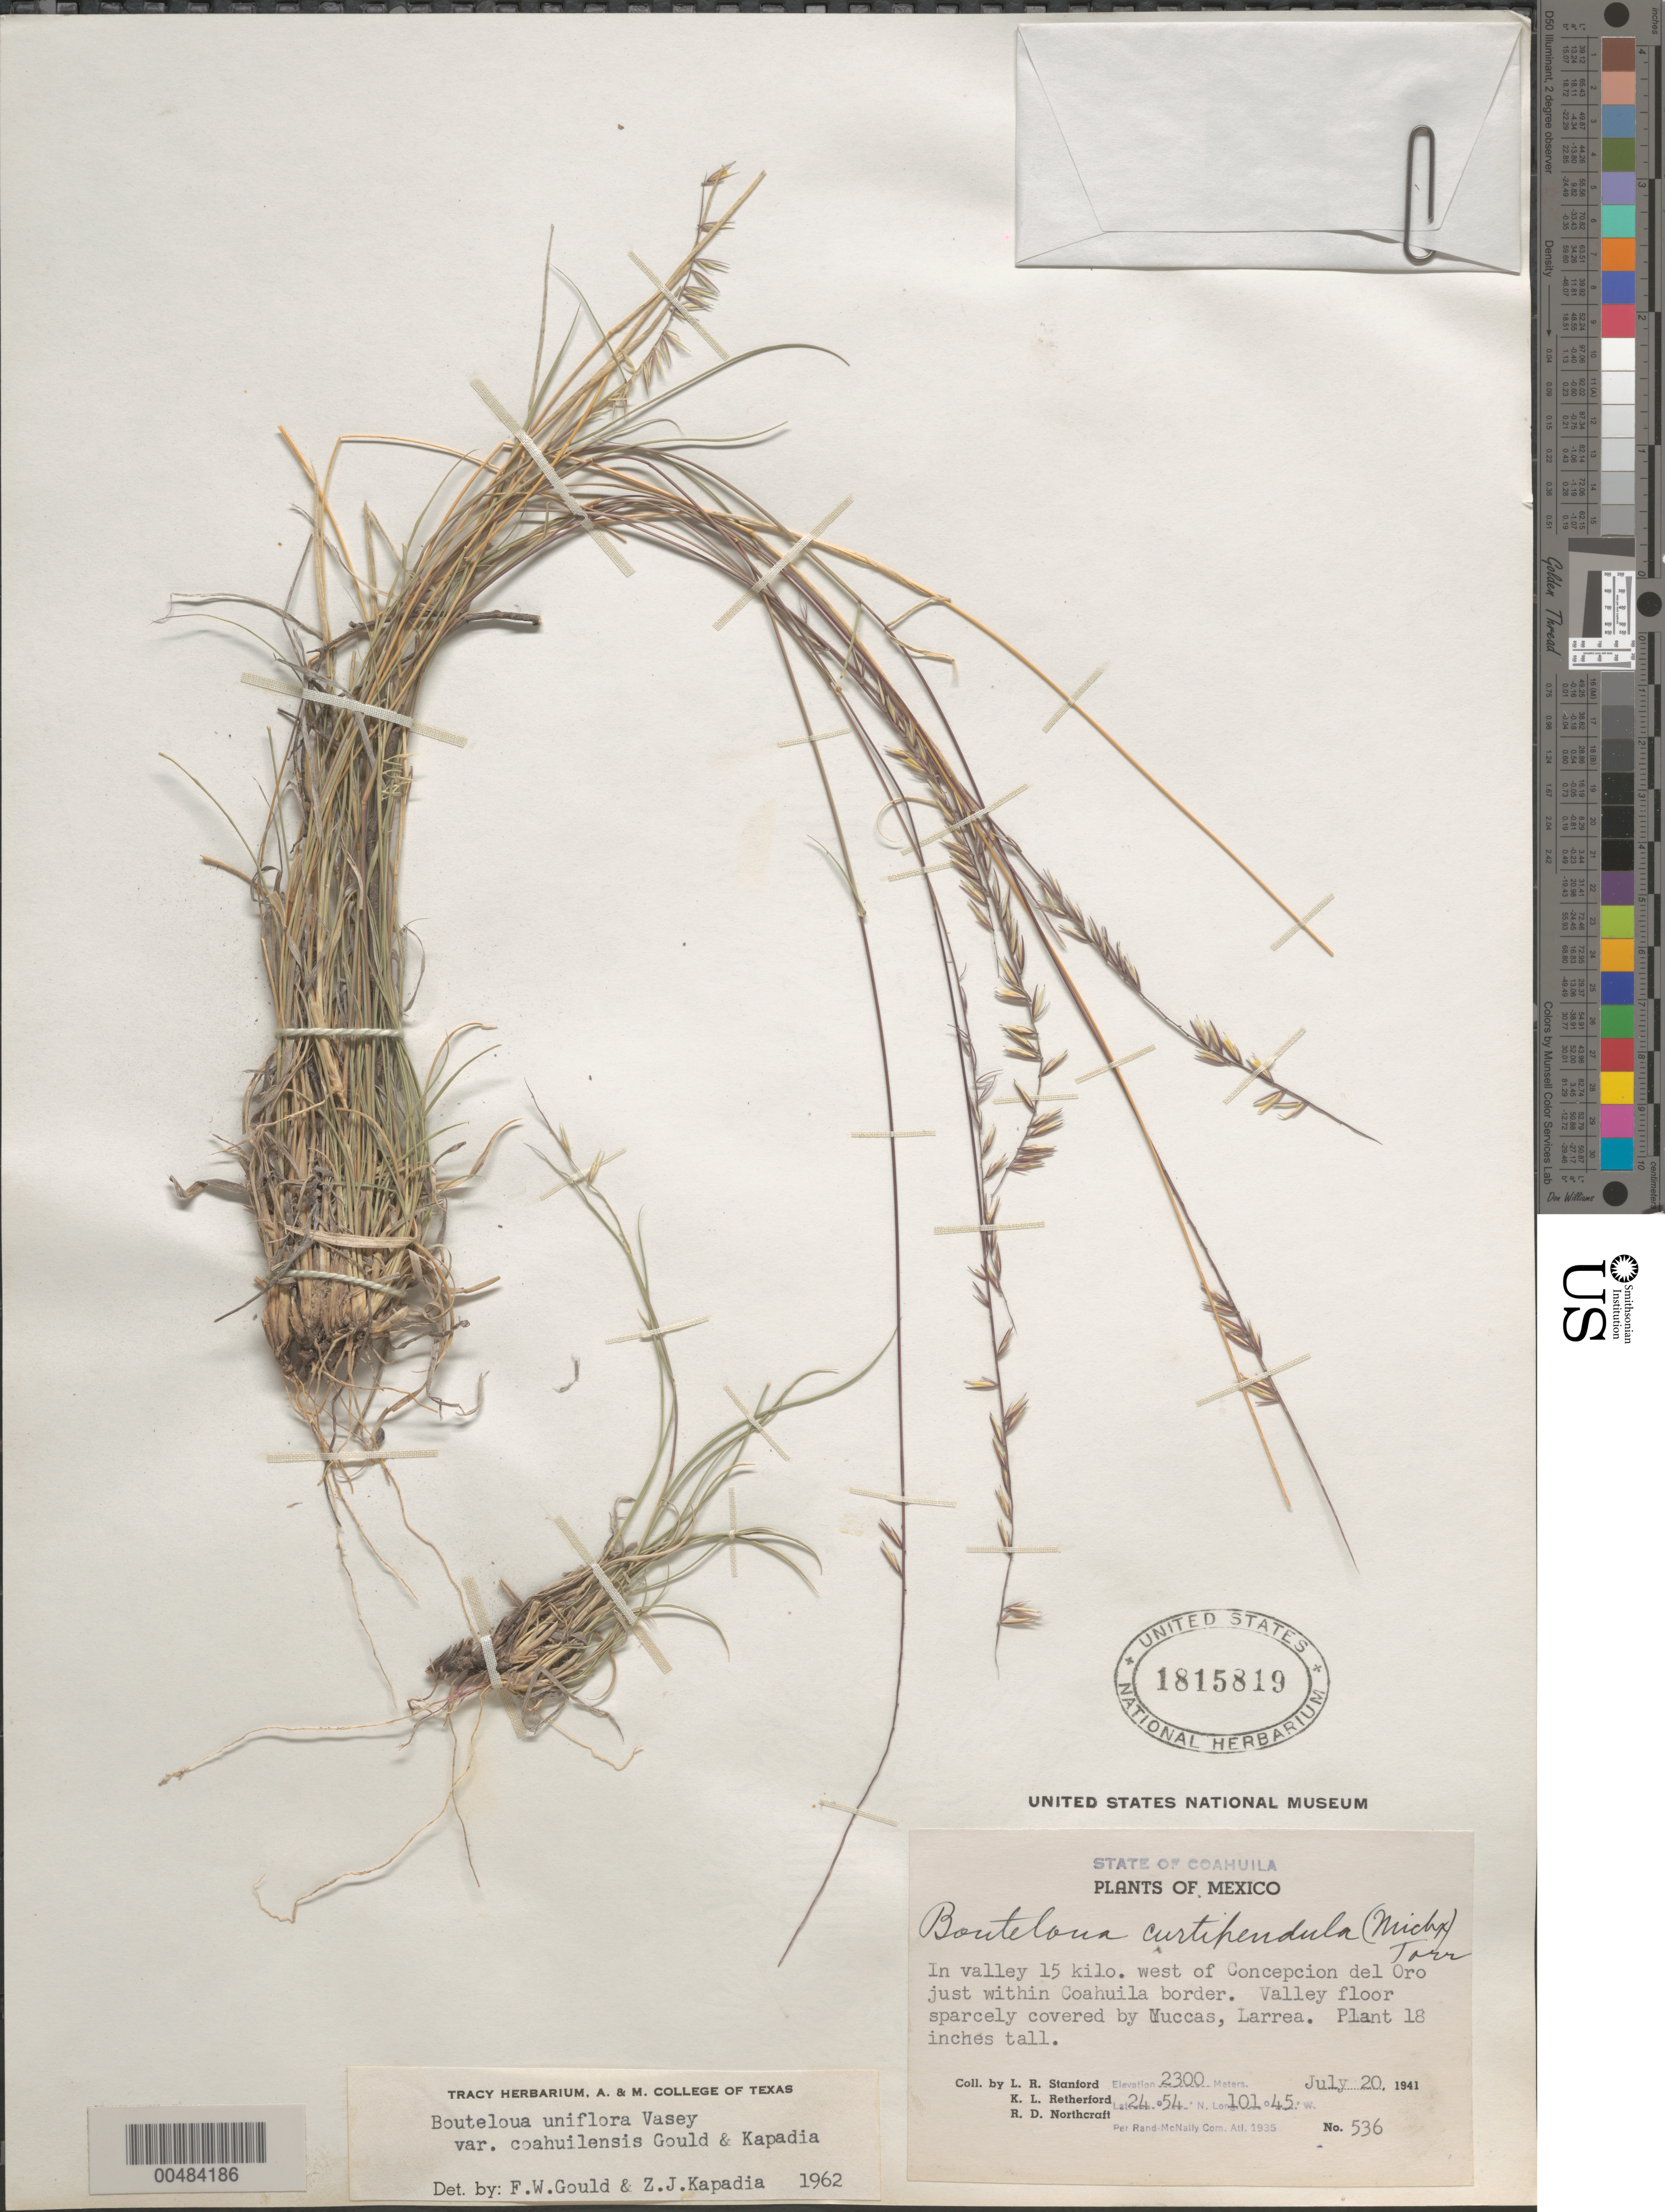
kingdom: Plantae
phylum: Tracheophyta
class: Liliopsida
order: Poales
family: Poaceae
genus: Bouteloua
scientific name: Bouteloua uniflora var. coahuilensis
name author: Gould & Kapadia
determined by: Gould, F. W.; Kapadia, Zarir J.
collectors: L. R. Stanford, K. Retherford & R. Northcraft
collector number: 536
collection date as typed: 20 Jul 1941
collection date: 1941-07-20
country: Mexico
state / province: Coahuila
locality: In the valley 15 km W of Concepcion del Oro just within Coahuila border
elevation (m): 2300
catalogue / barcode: US 1815819